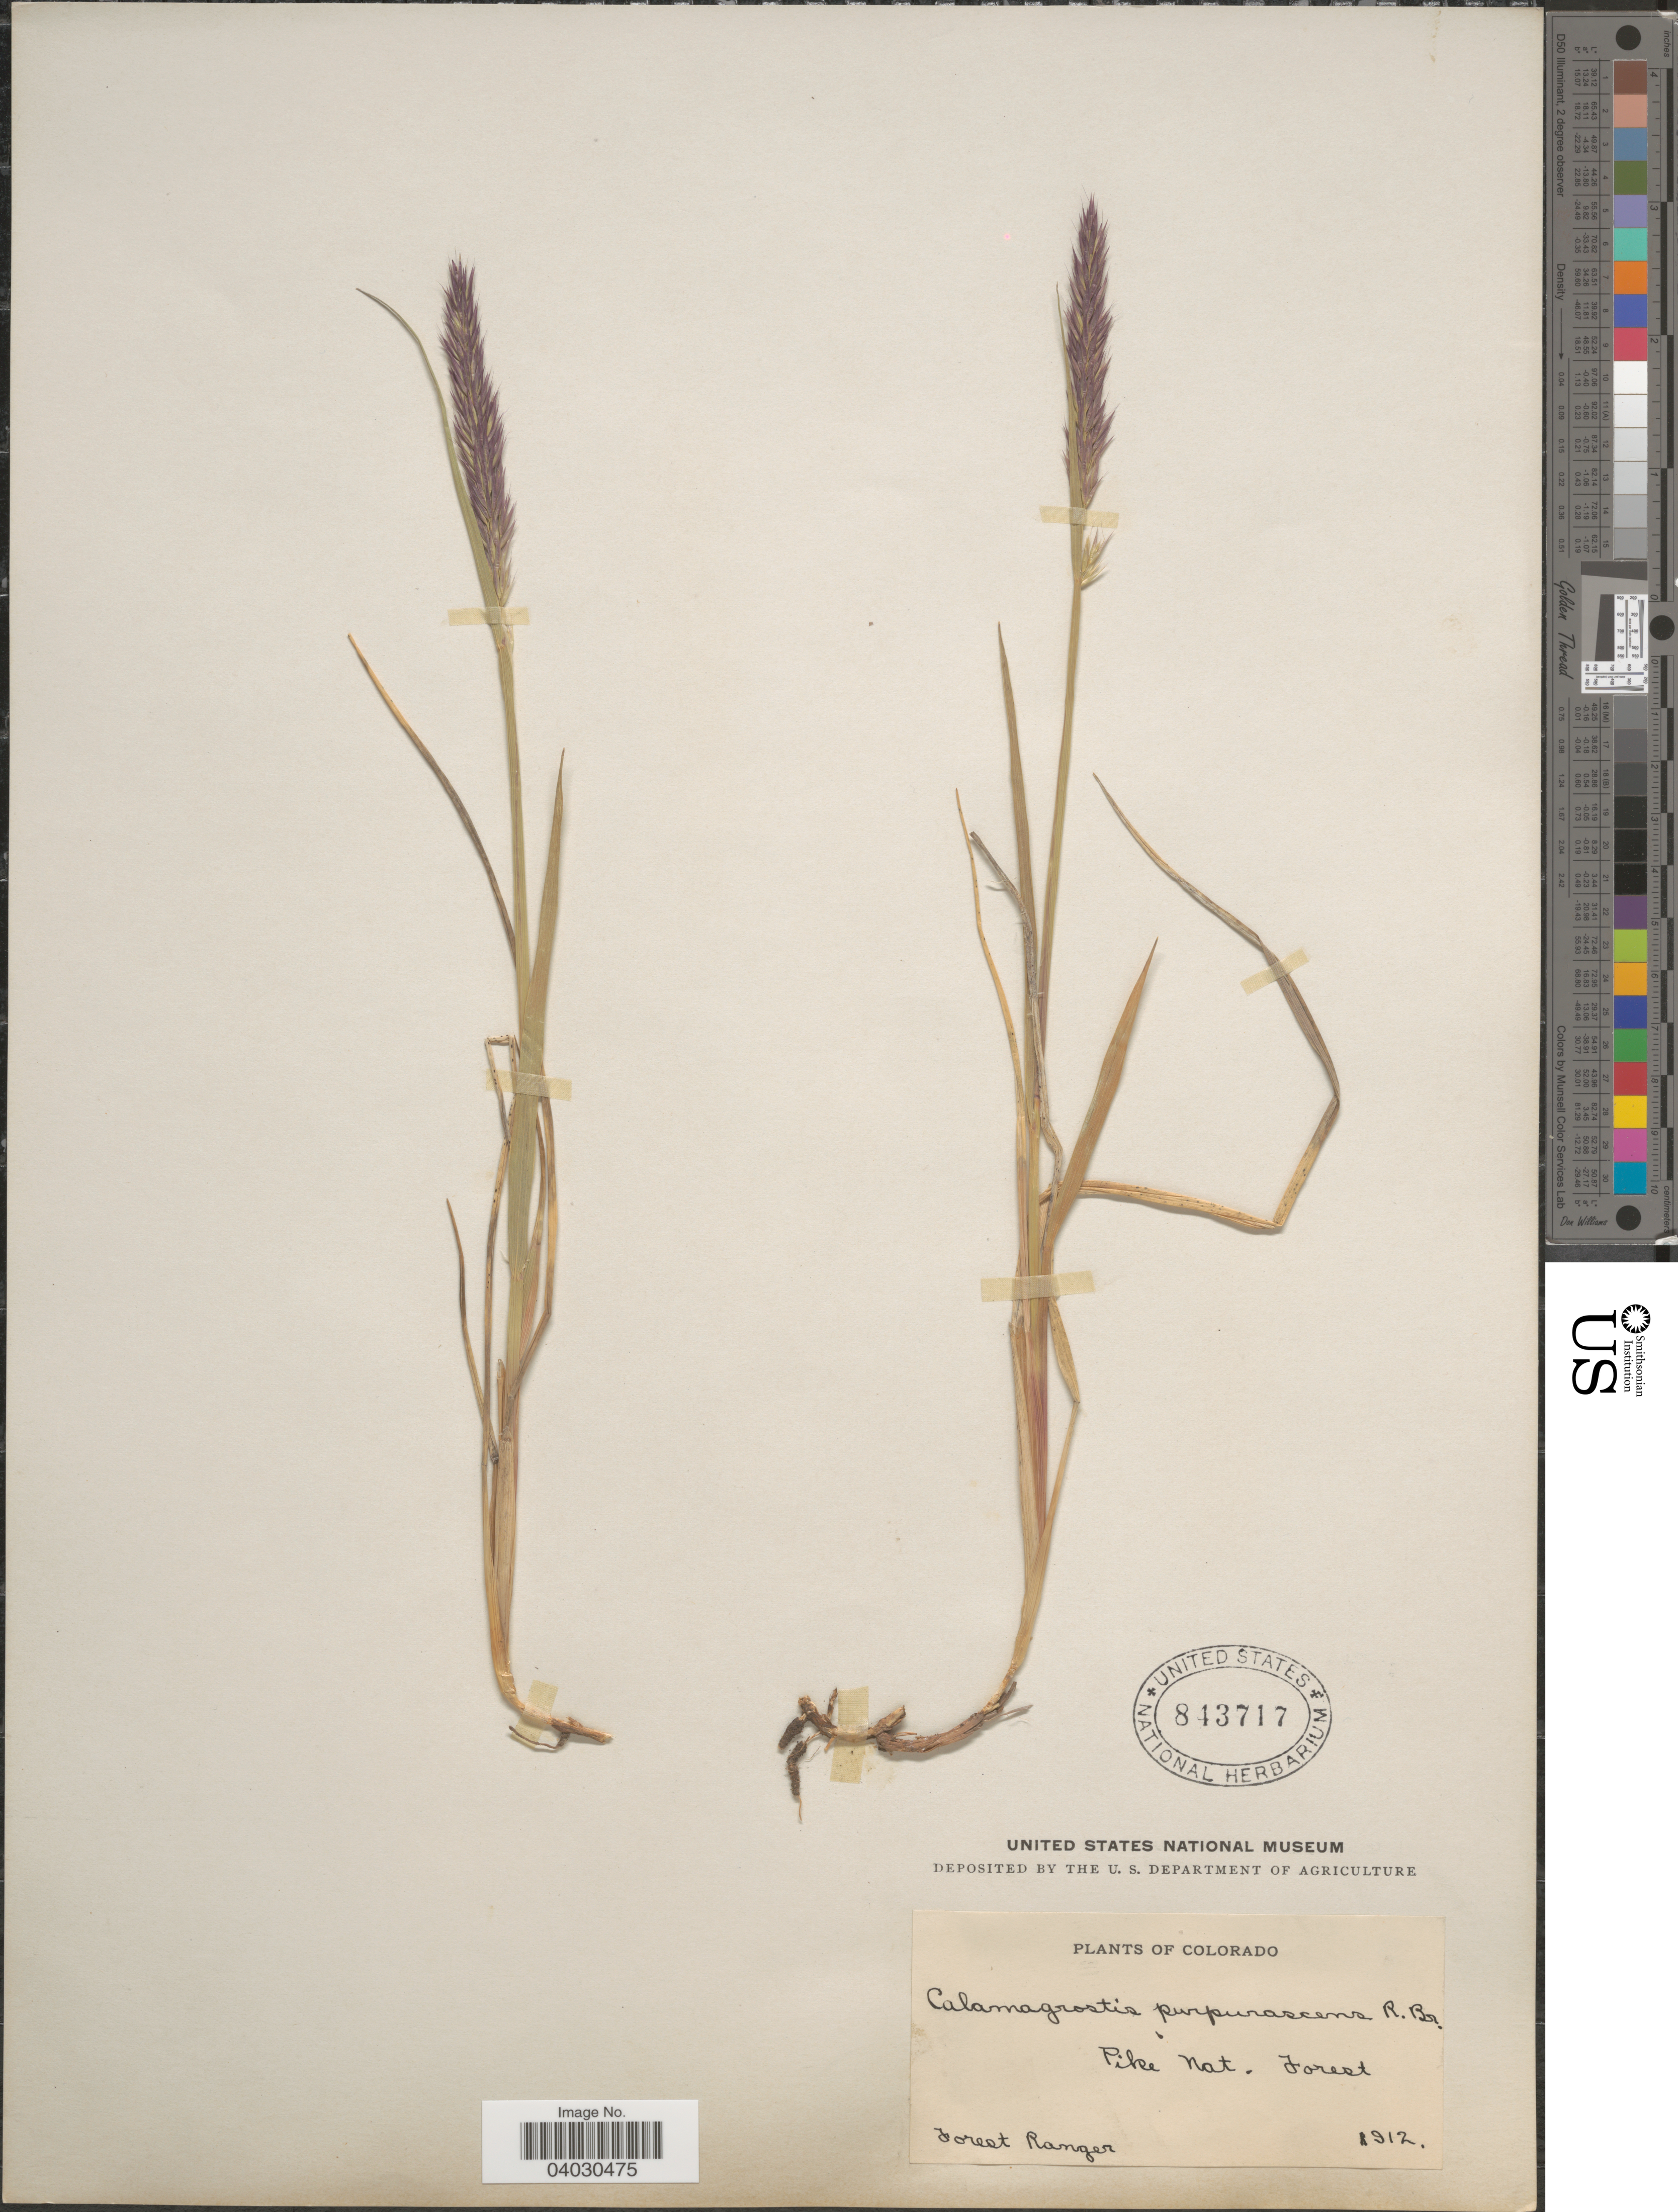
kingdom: Plantae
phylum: Tracheophyta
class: Liliopsida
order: Poales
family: Poaceae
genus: Calamagrostis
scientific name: Calamagrostis purpurascens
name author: R. Br.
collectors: Forest Ranger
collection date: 1912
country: United States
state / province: Colorado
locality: Pike Nat. Forest.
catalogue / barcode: US 843717